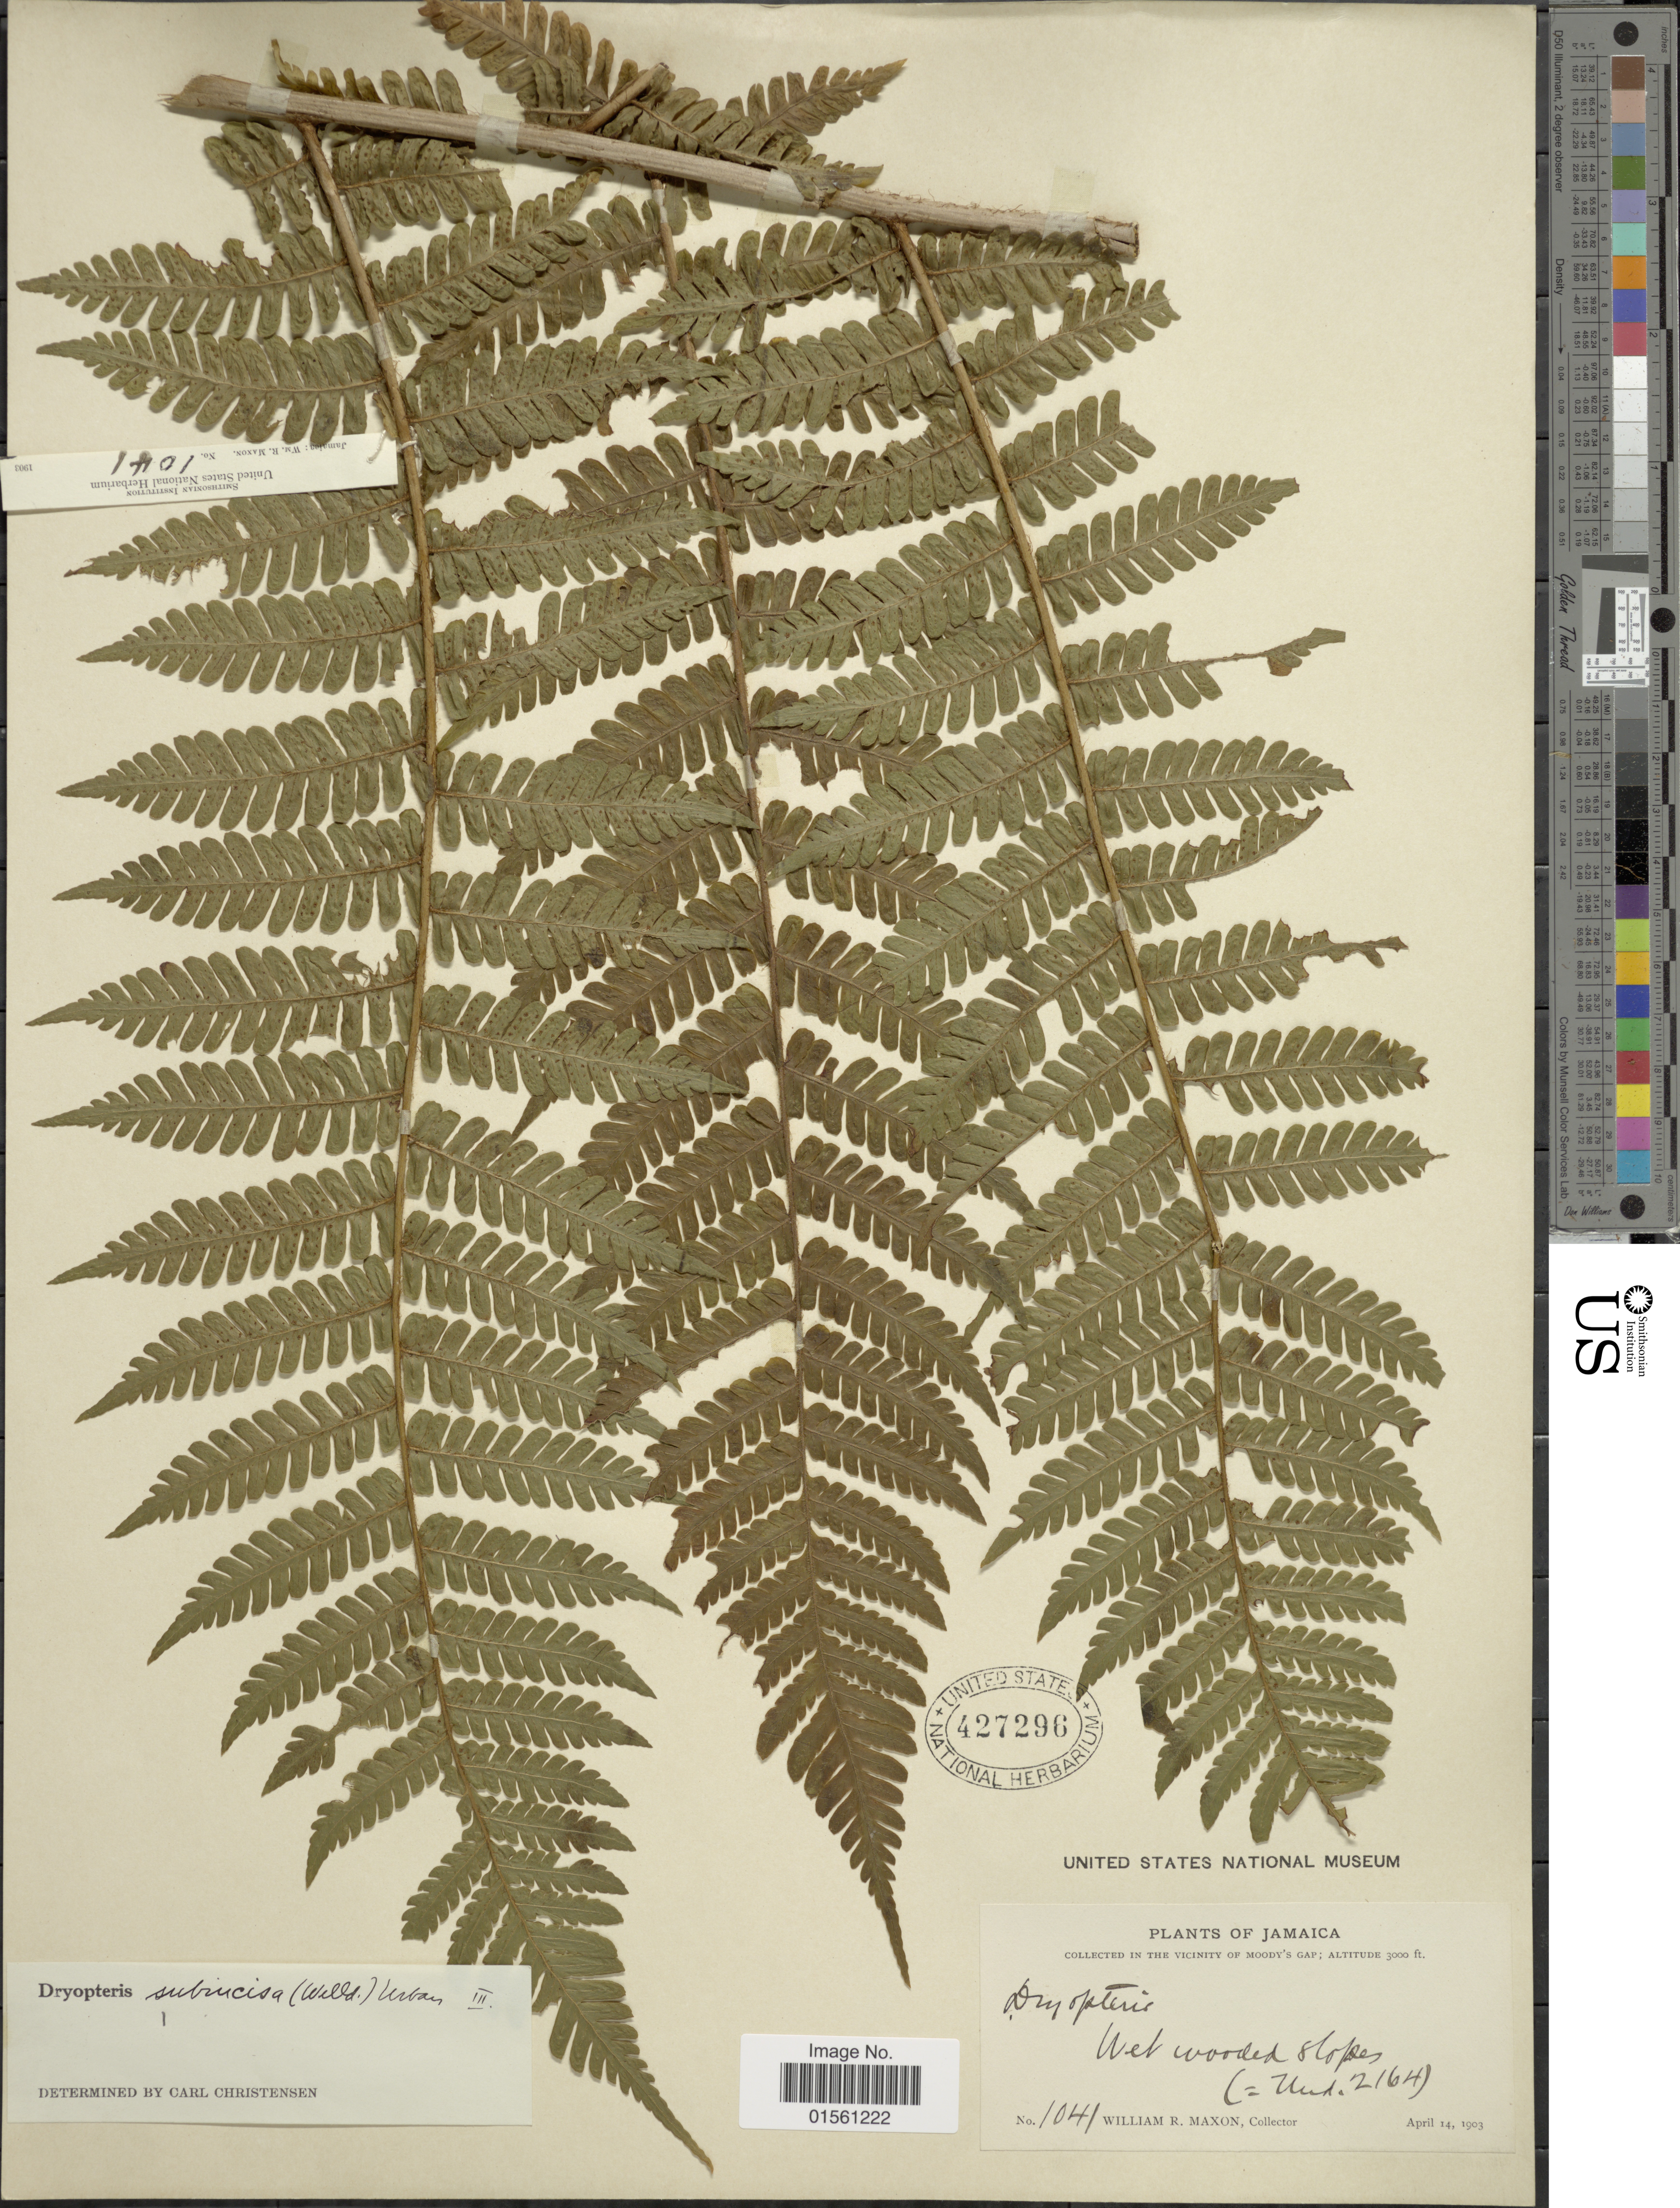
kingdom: Plantae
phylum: Tracheophyta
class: Polypodiopsida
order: Polypodiales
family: Dryopteridaceae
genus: Megalastrum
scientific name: Megalastrum subincisum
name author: (Willd.) A.R. Sm. & R.C. Moran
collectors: W. R. Maxon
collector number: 1041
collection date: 1903-04-14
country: Jamaica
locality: Vicinity of Moody's Gap, Wet wooded slopes.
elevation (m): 914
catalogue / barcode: US 427296